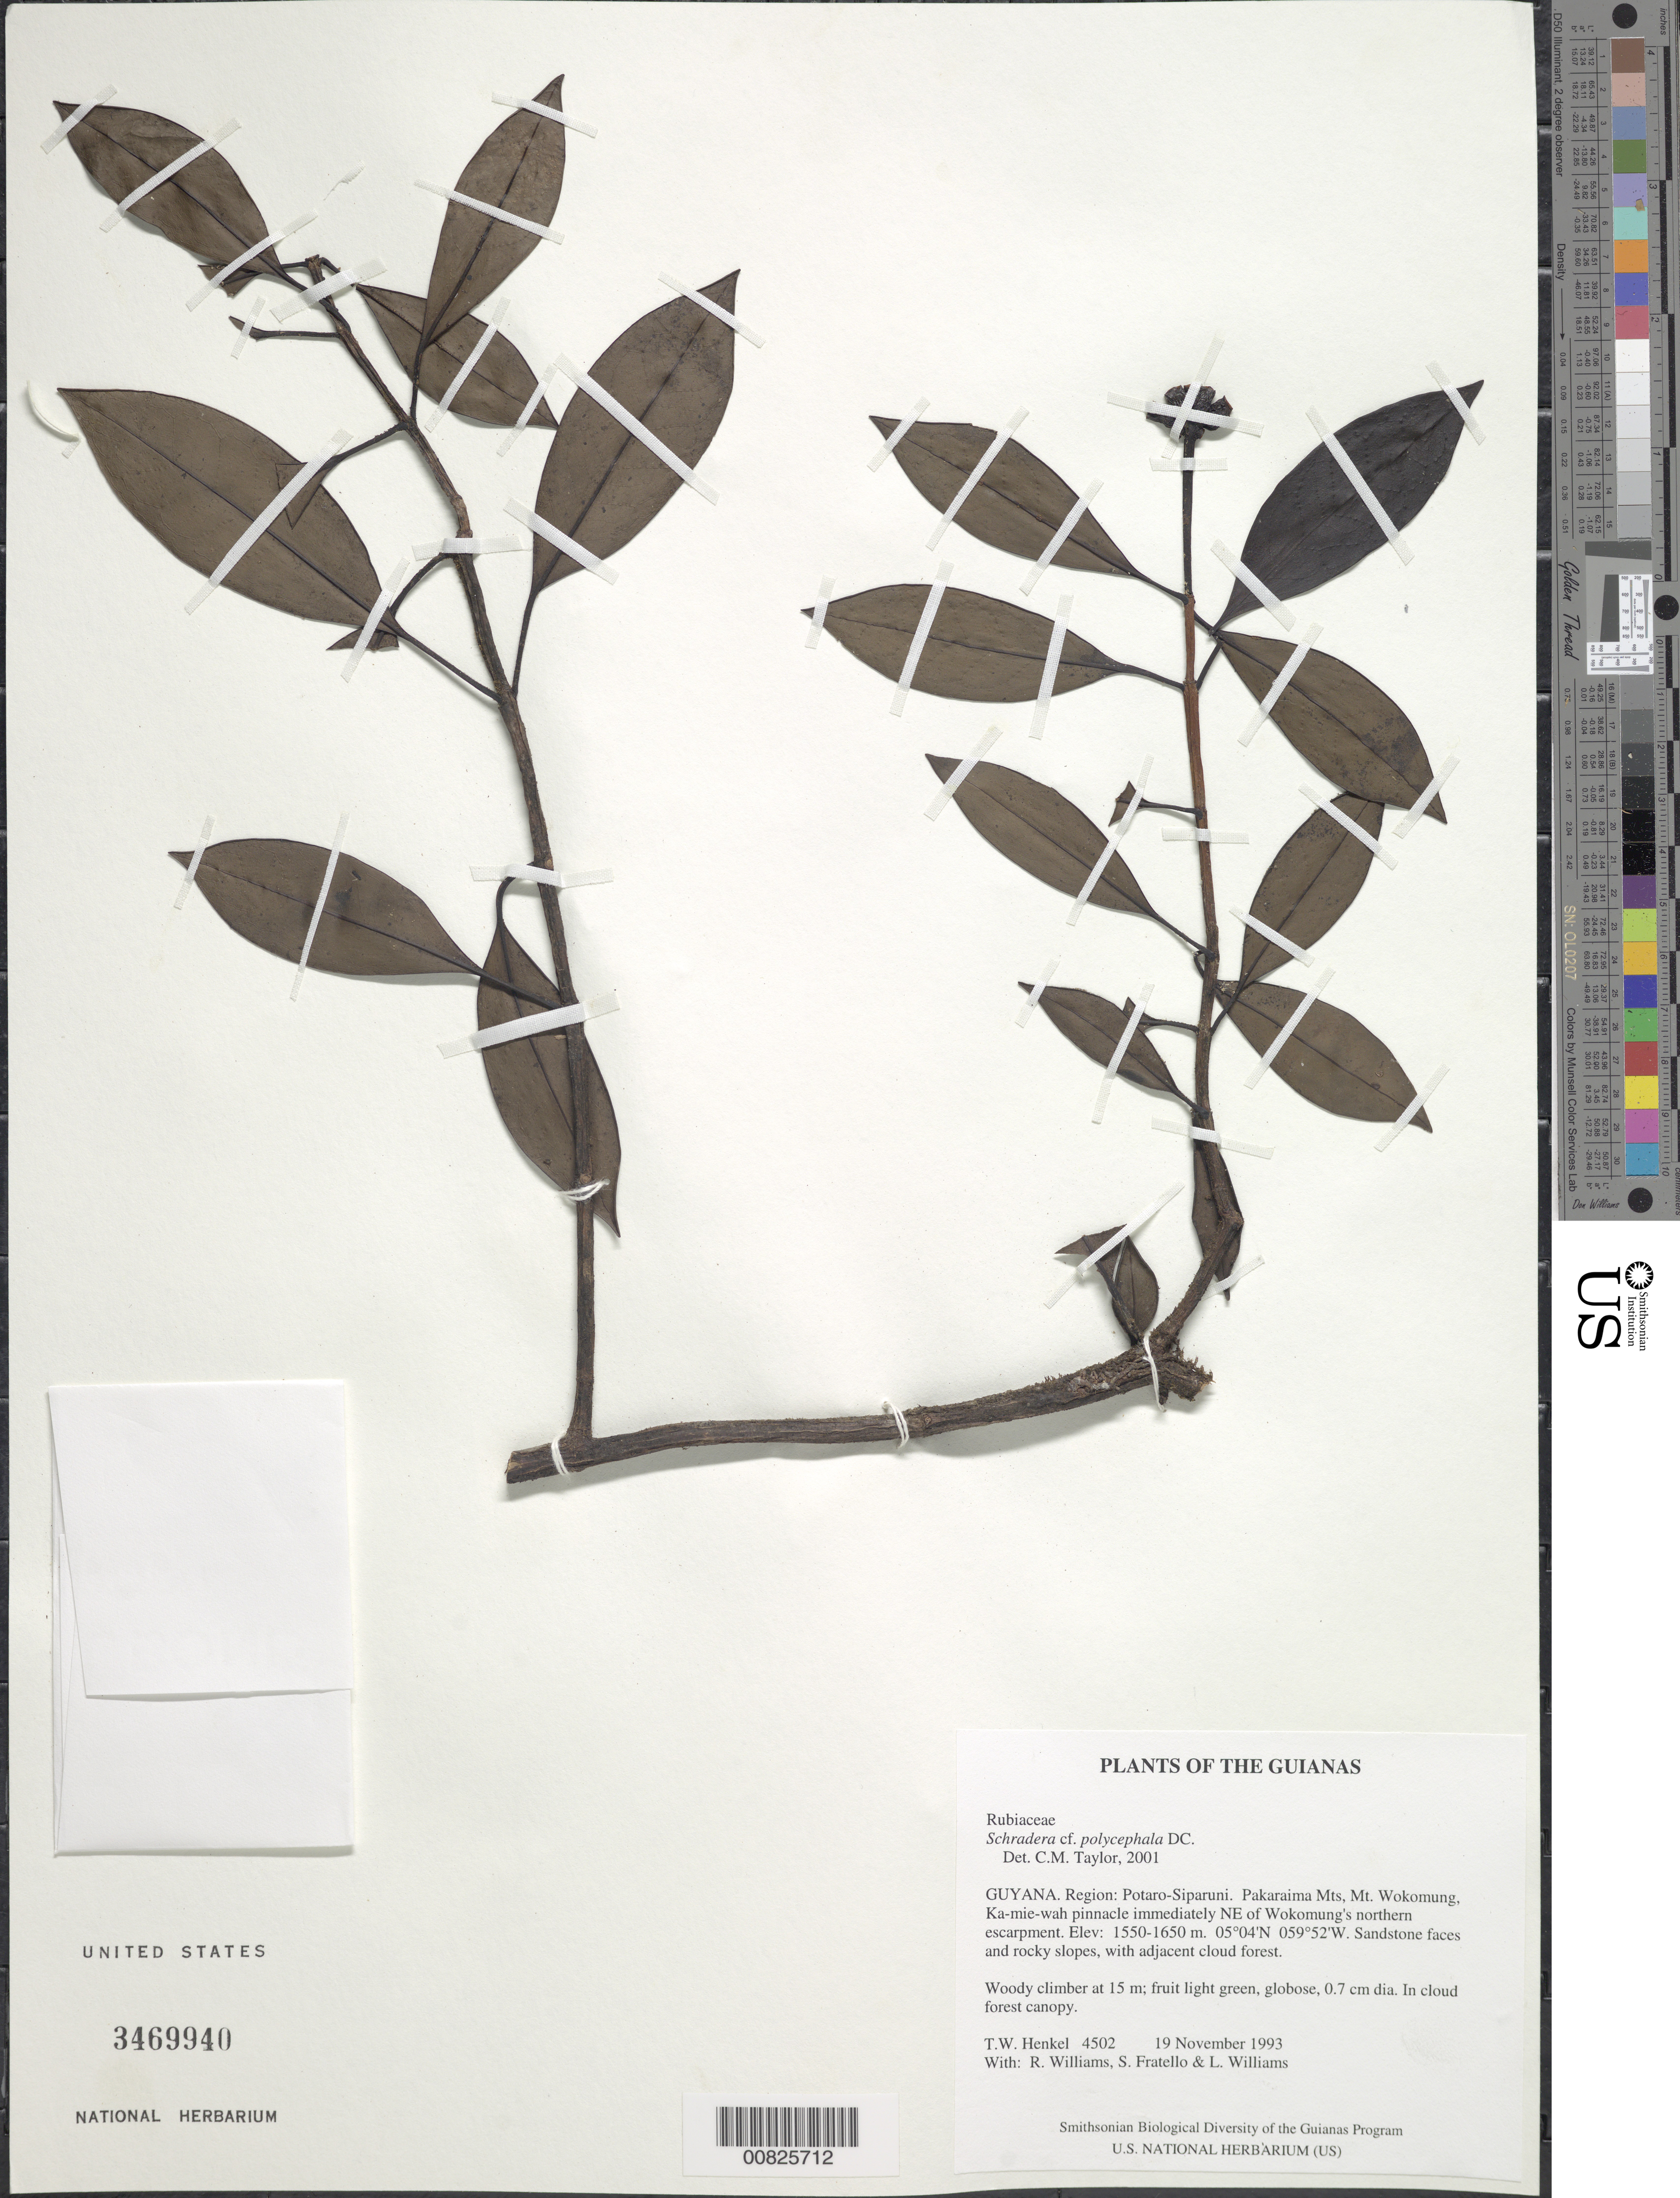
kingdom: Plantae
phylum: Tracheophyta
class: Magnoliopsida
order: Gentianales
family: Rubiaceae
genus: Schradera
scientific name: Schradera polycephala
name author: DC.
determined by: Taylor, Charlotte M.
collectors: T. Henkel, R. Williams, S. Fratello & L. Williams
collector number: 4502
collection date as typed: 19 November 1993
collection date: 1993-11-19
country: Guyana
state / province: Potaro-Siparuni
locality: Pakaraima Mts, Mt. Wokomung, Ka-mie-wah pinnacle immediately NE of Wokomung's northern escarpment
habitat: Sandstone faces and rocky slopes, with adjacent cloud forest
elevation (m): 1550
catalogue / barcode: US 3469940